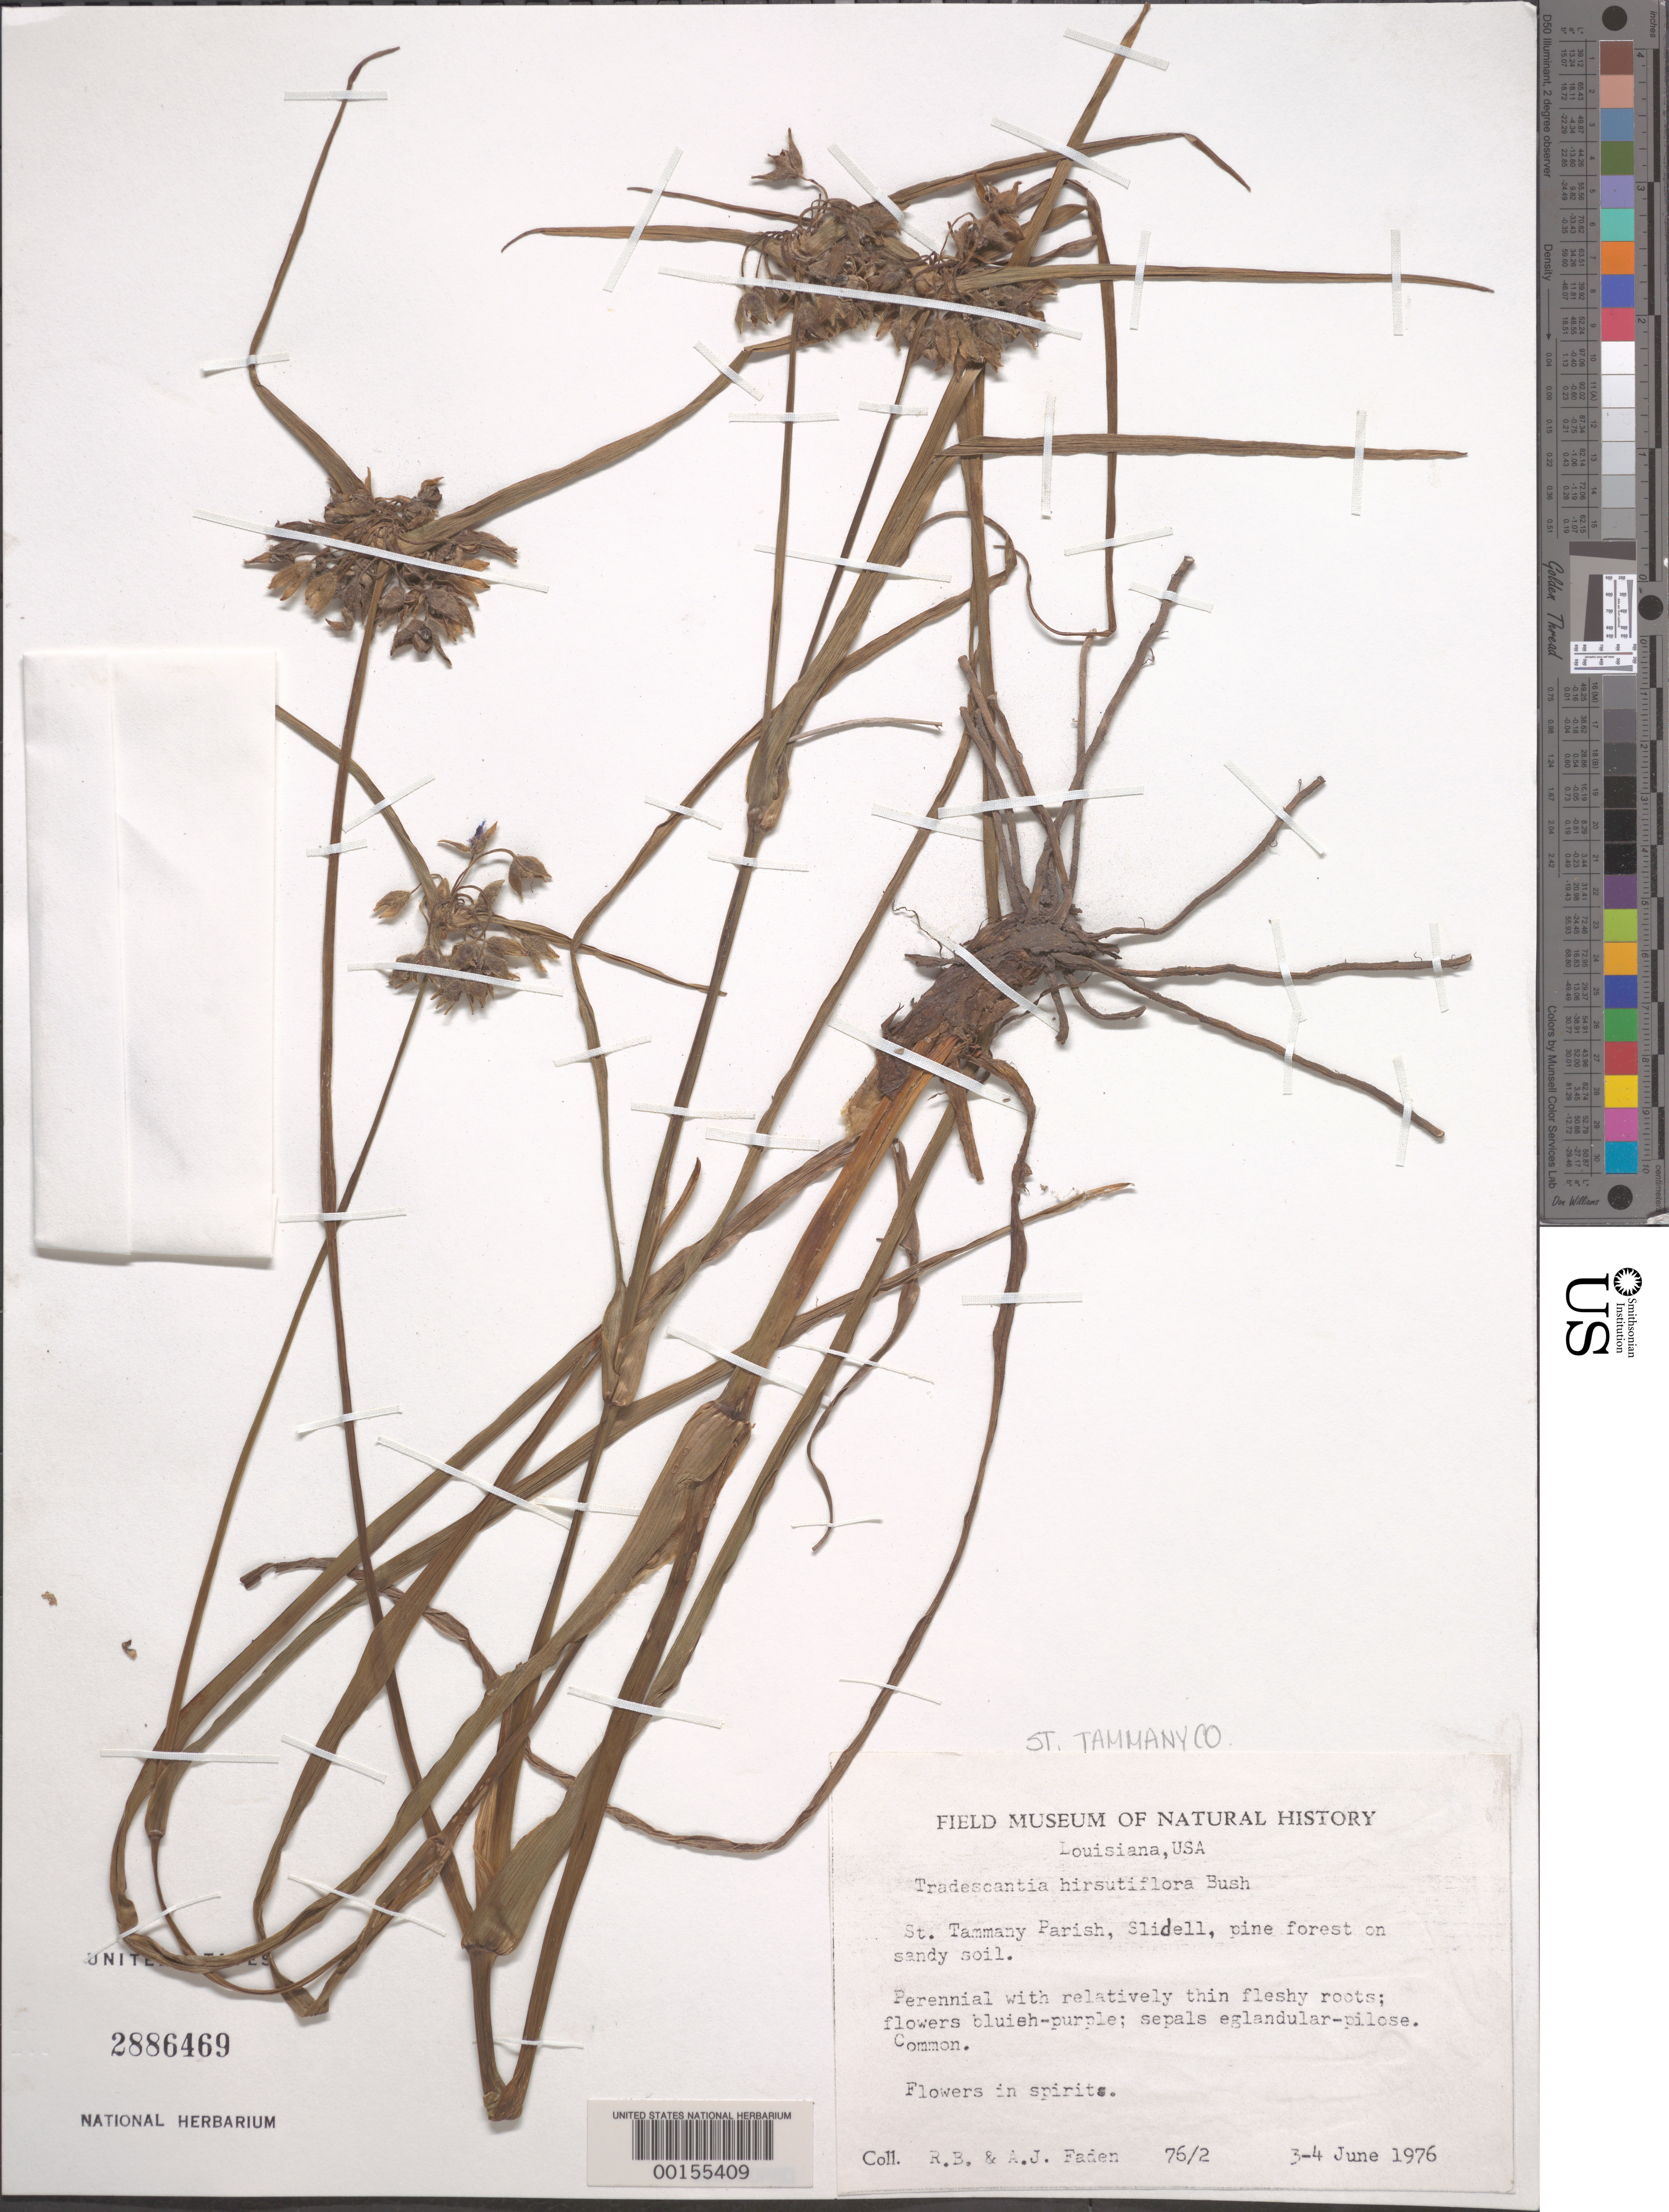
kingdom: Plantae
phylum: Tracheophyta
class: Liliopsida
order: Commelinales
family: Commelinaceae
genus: Tradescantia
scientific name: Tradescantia hirsutiflora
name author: Bush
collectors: R. B. Faden & A. J. Faden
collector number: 76/2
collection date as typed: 03 Jun 1976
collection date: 1976-06-03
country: United States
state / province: Louisiana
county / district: Saint Tammany Parish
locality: Slidell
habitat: Sandy soil, pine forest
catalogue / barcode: US 2886469